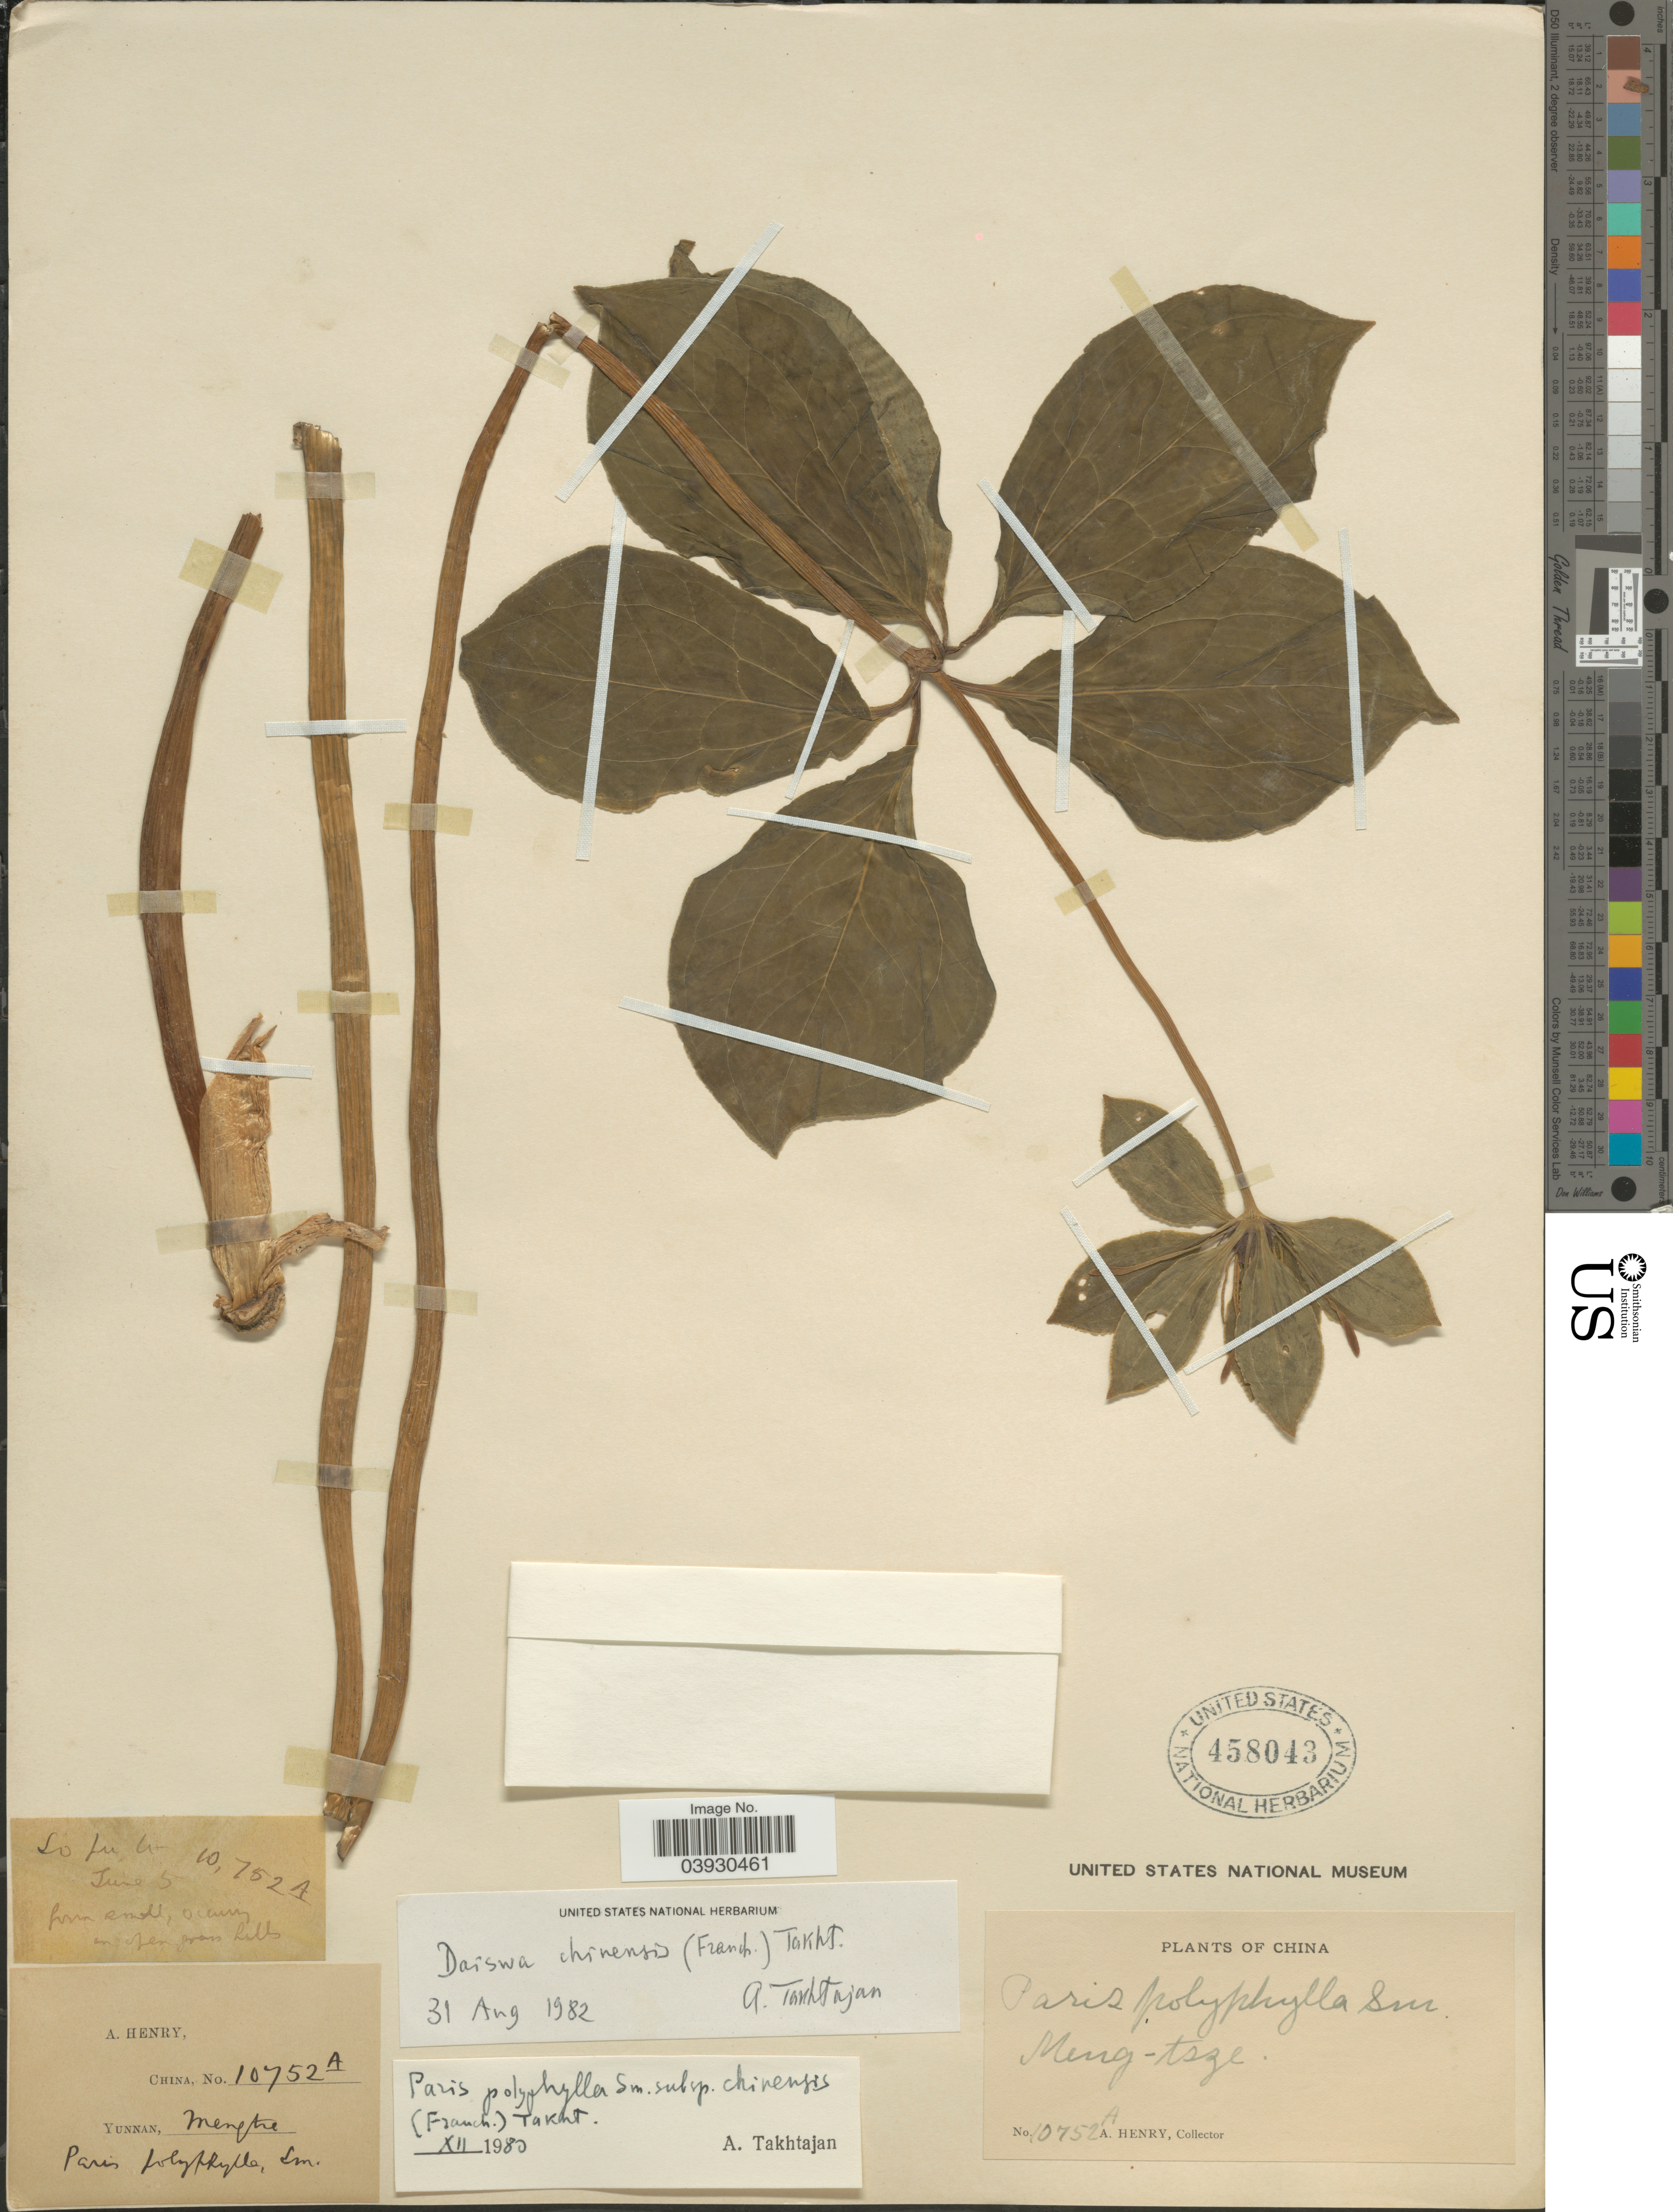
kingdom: Plantae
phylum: Tracheophyta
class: Liliopsida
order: Liliales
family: Melanthiaceae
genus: Paris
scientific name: Paris polyphylla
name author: Sm.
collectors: A. Henry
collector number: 10752 A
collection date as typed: Transcribed d/m/y: /6/5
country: China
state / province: Yunnan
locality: Meng-tsze.. Lo fu ti.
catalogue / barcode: US 458043